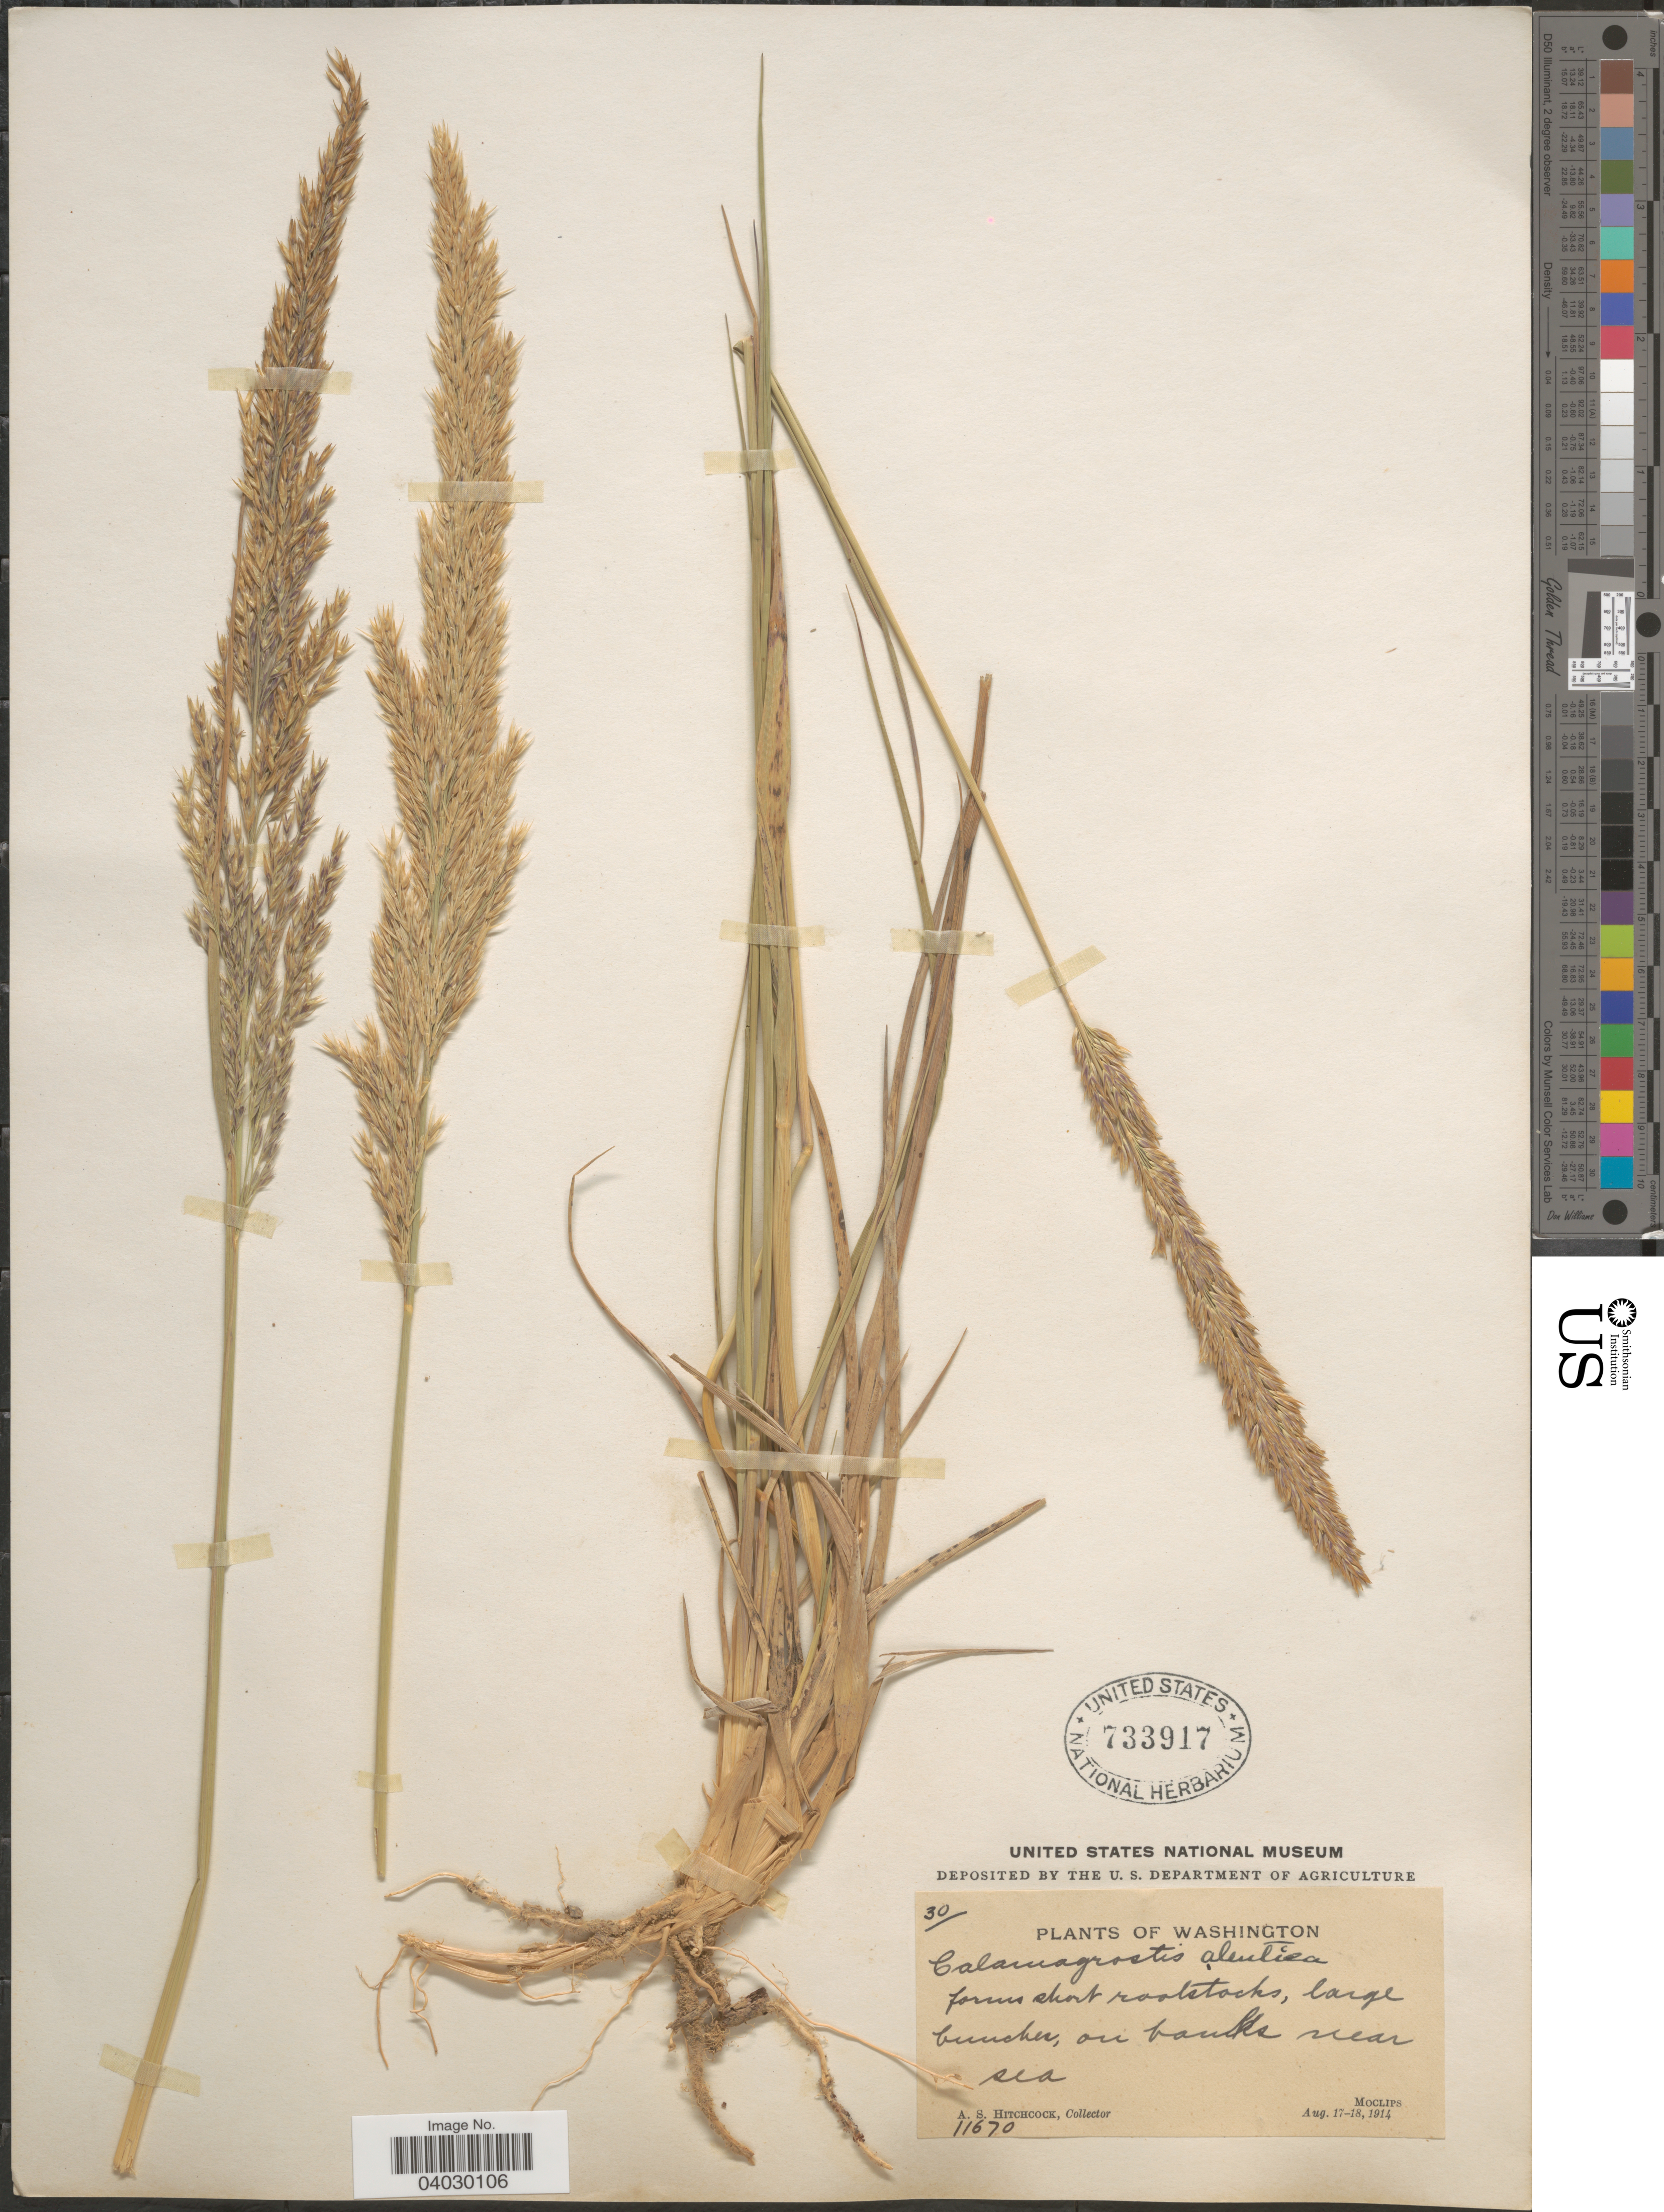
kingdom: Plantae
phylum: Tracheophyta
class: Liliopsida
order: Poales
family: Poaceae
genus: Calamagrostis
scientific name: Calamagrostis nutkaensis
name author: (J. Presl) Steud.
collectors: A. S. Hitchcock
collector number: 11670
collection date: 1914-08-17/1914-08-18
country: United States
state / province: Washington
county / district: Grays Harbor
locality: Moclips.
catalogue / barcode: US 733917